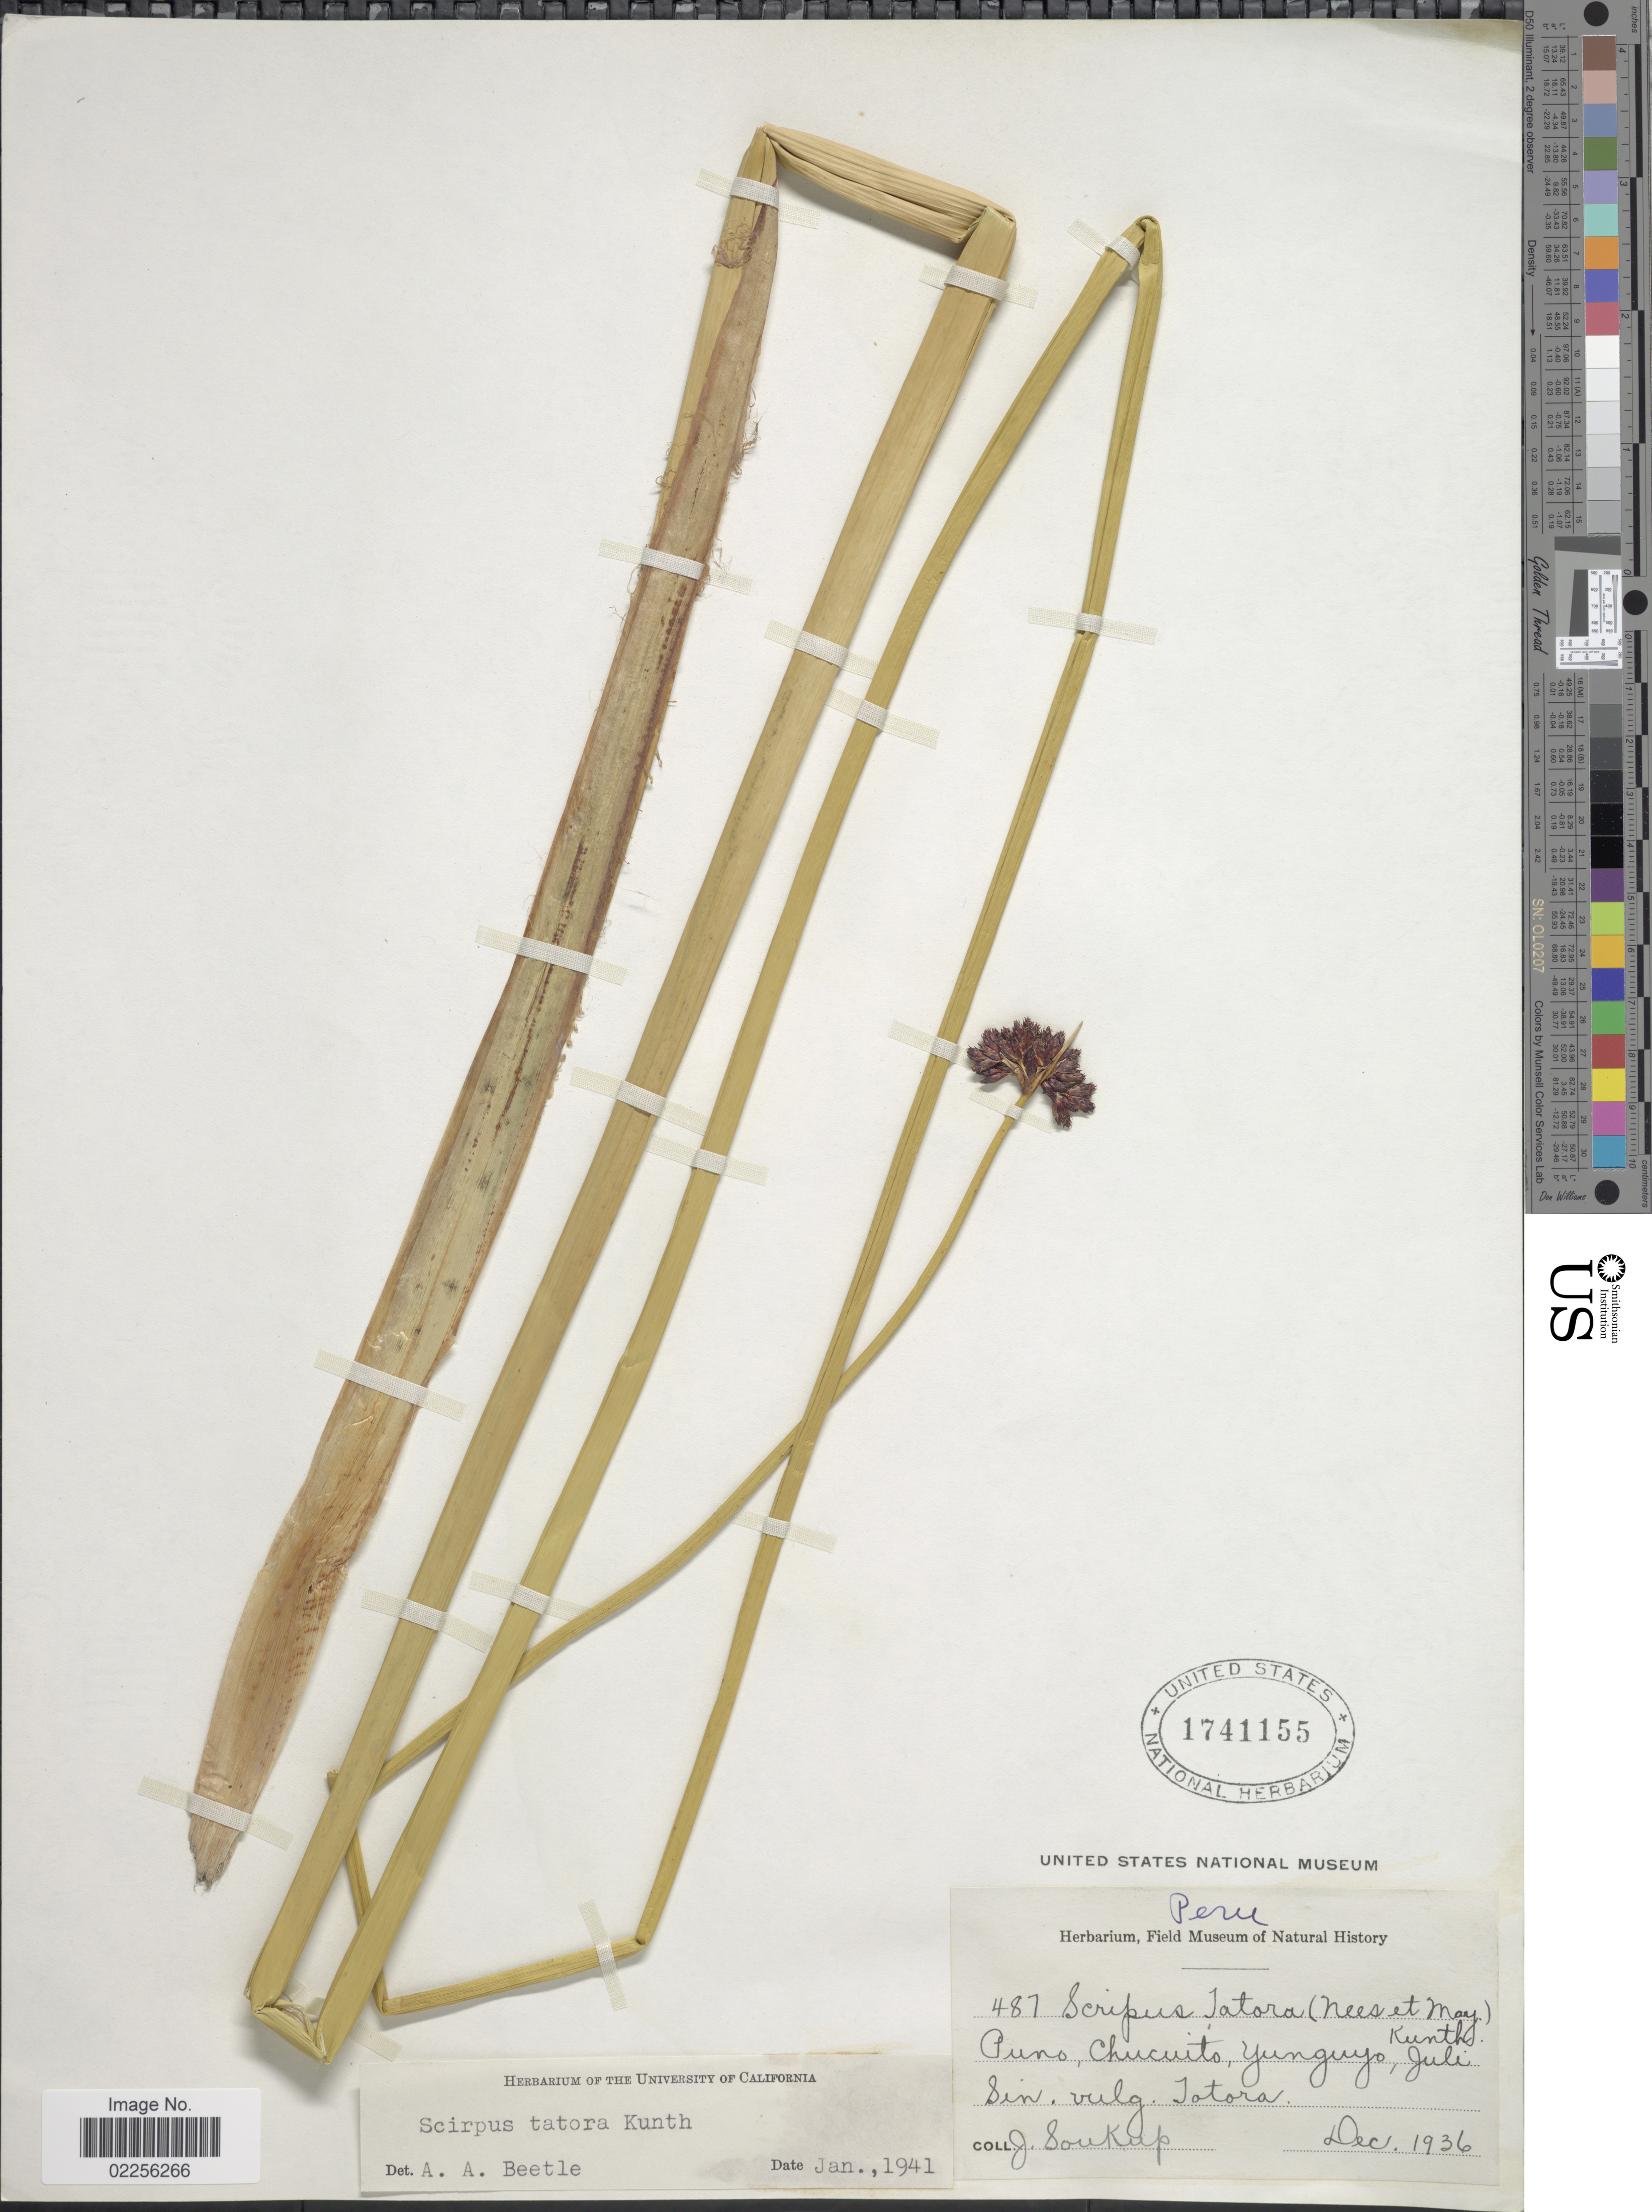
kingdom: Plantae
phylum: Tracheophyta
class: Liliopsida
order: Poales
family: Cyperaceae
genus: Schoenoplectus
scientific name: Schoenoplectus tatora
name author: (Kunth) Palla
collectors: J. Soukup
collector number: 487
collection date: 1936-12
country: Peru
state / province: Puno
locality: Chucuito, Yunguyo, Julisin. vulg. Jotora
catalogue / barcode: US 1741155